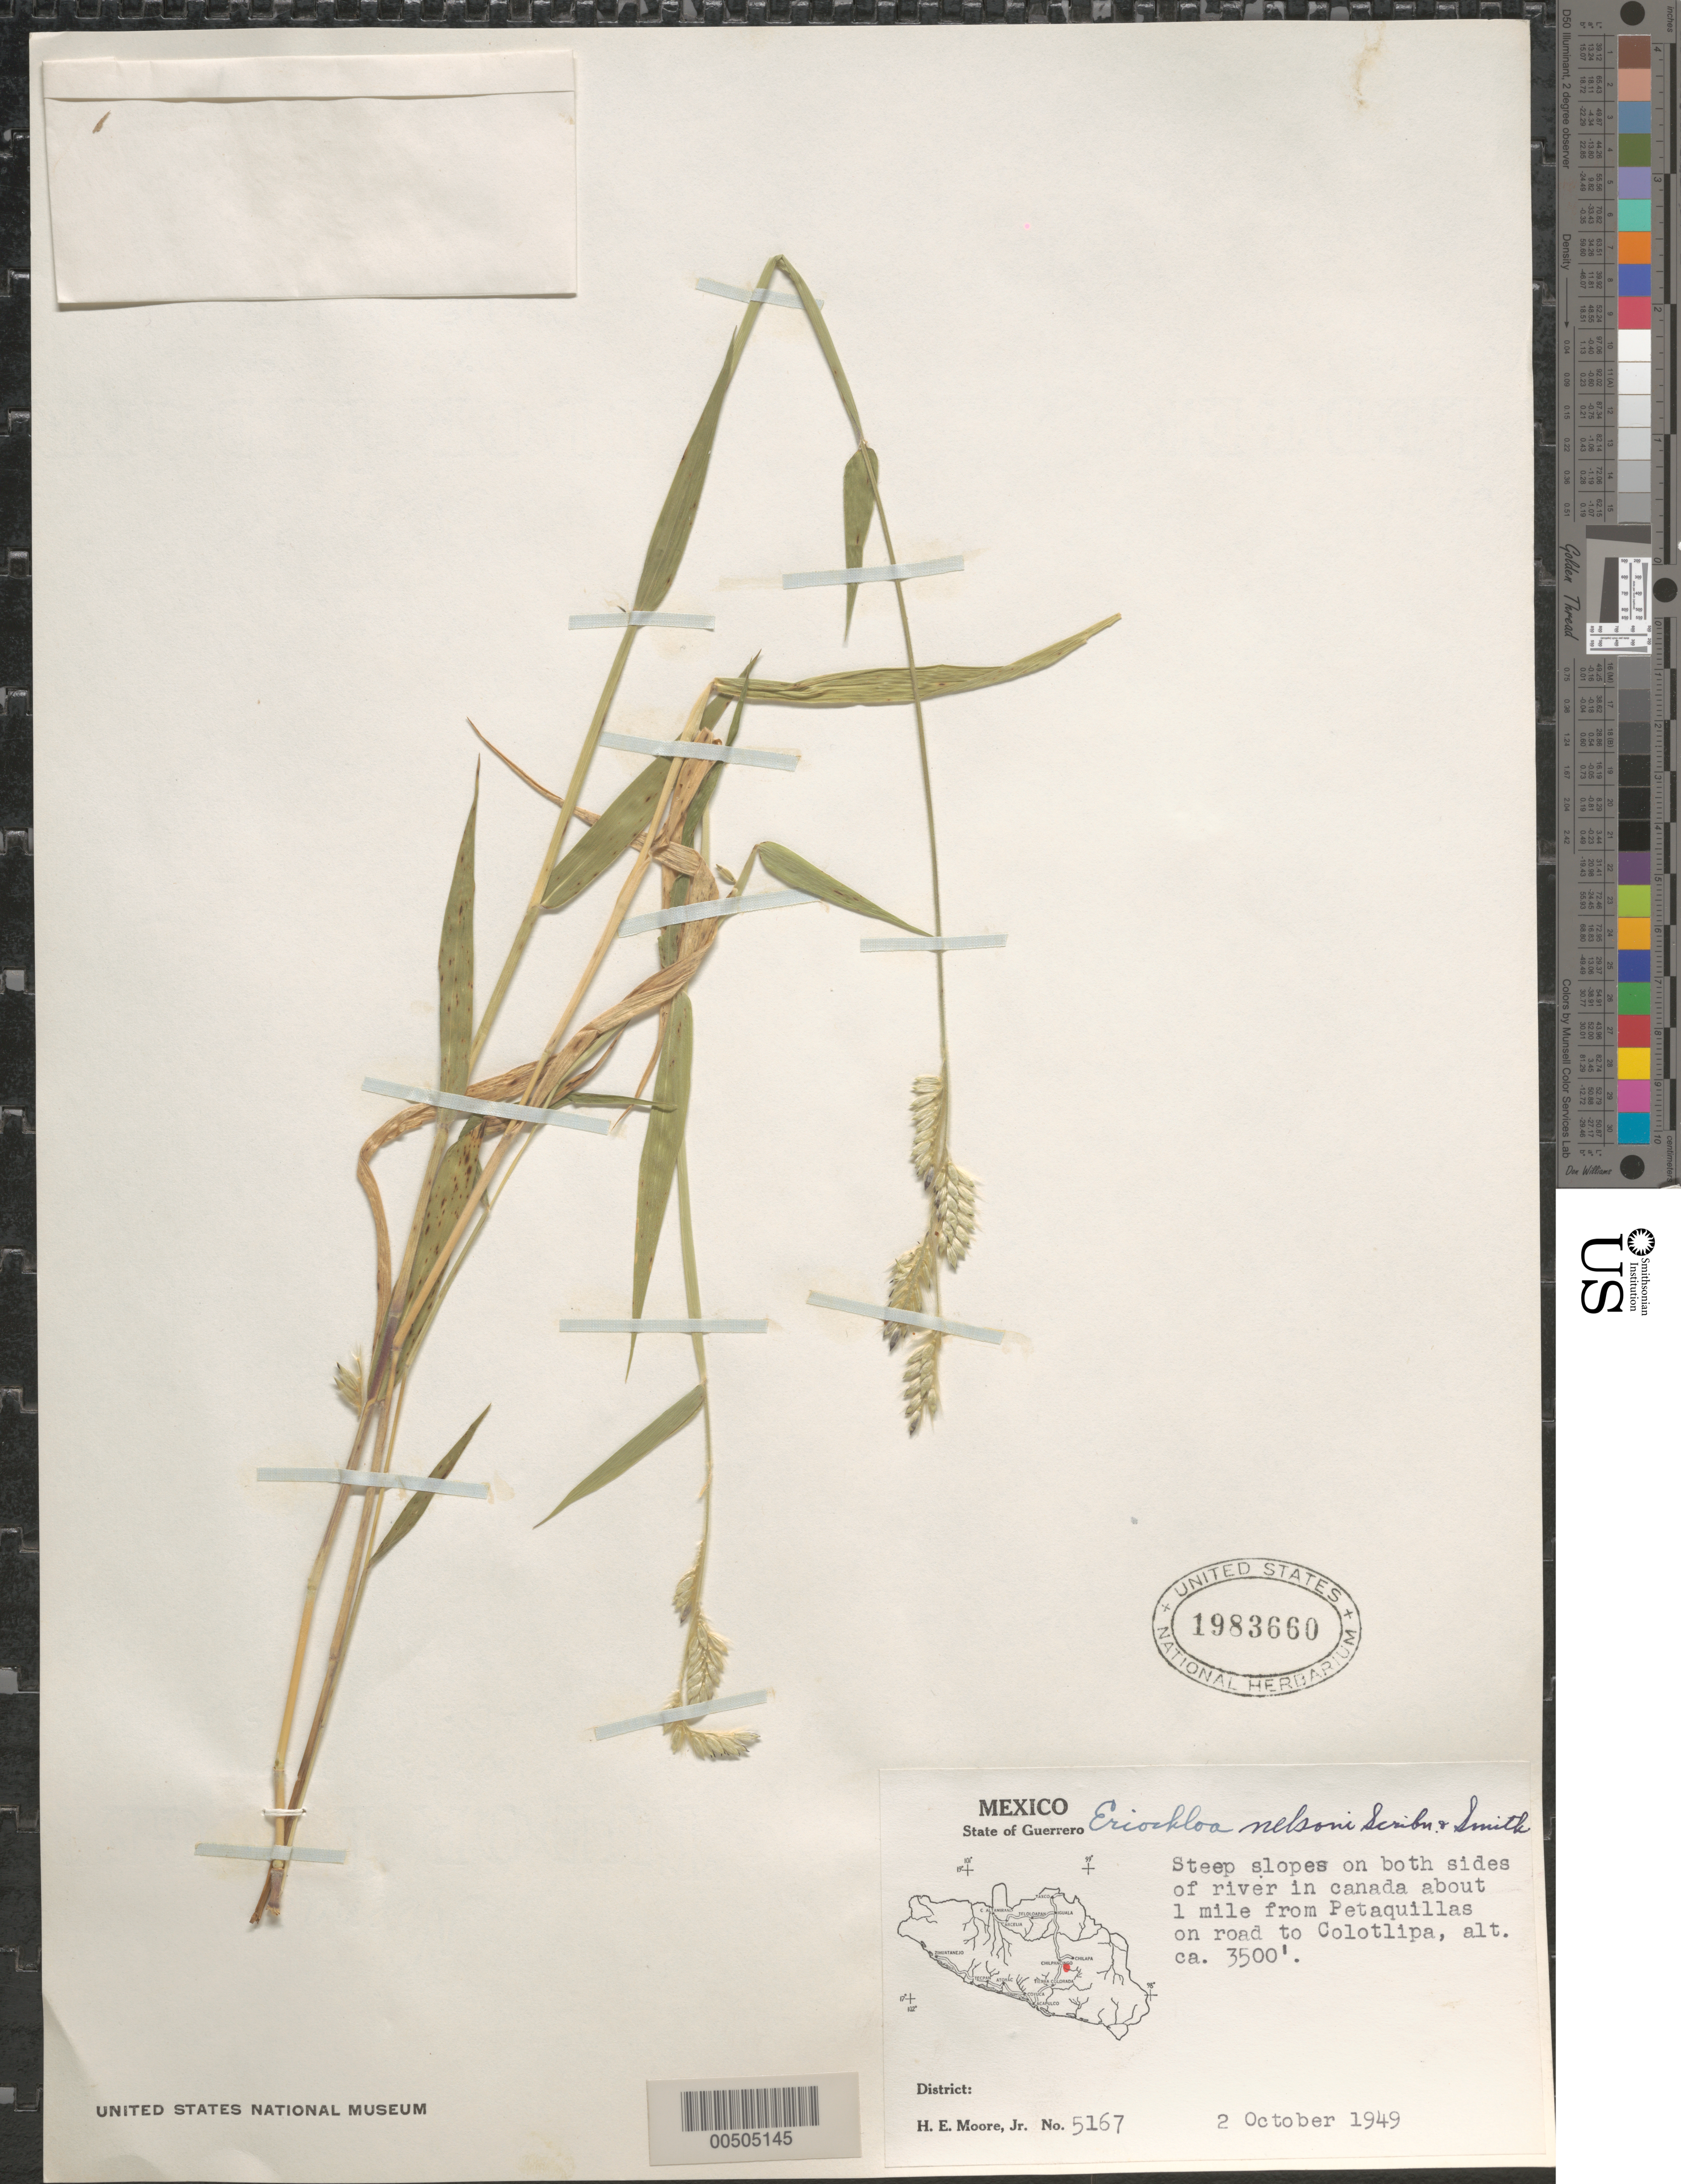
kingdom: Plantae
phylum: Tracheophyta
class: Liliopsida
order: Poales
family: Poaceae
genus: Eriochloa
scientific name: Eriochloa nelsonii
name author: Scribn. & J.G. Sm.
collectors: H. E. Moore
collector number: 5167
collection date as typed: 2 Oct 1949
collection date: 1949-10-02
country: Mexico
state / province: Guerrero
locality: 1 mi from Petaquillas on rd to Colotlipa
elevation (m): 1067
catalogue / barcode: US 1983660